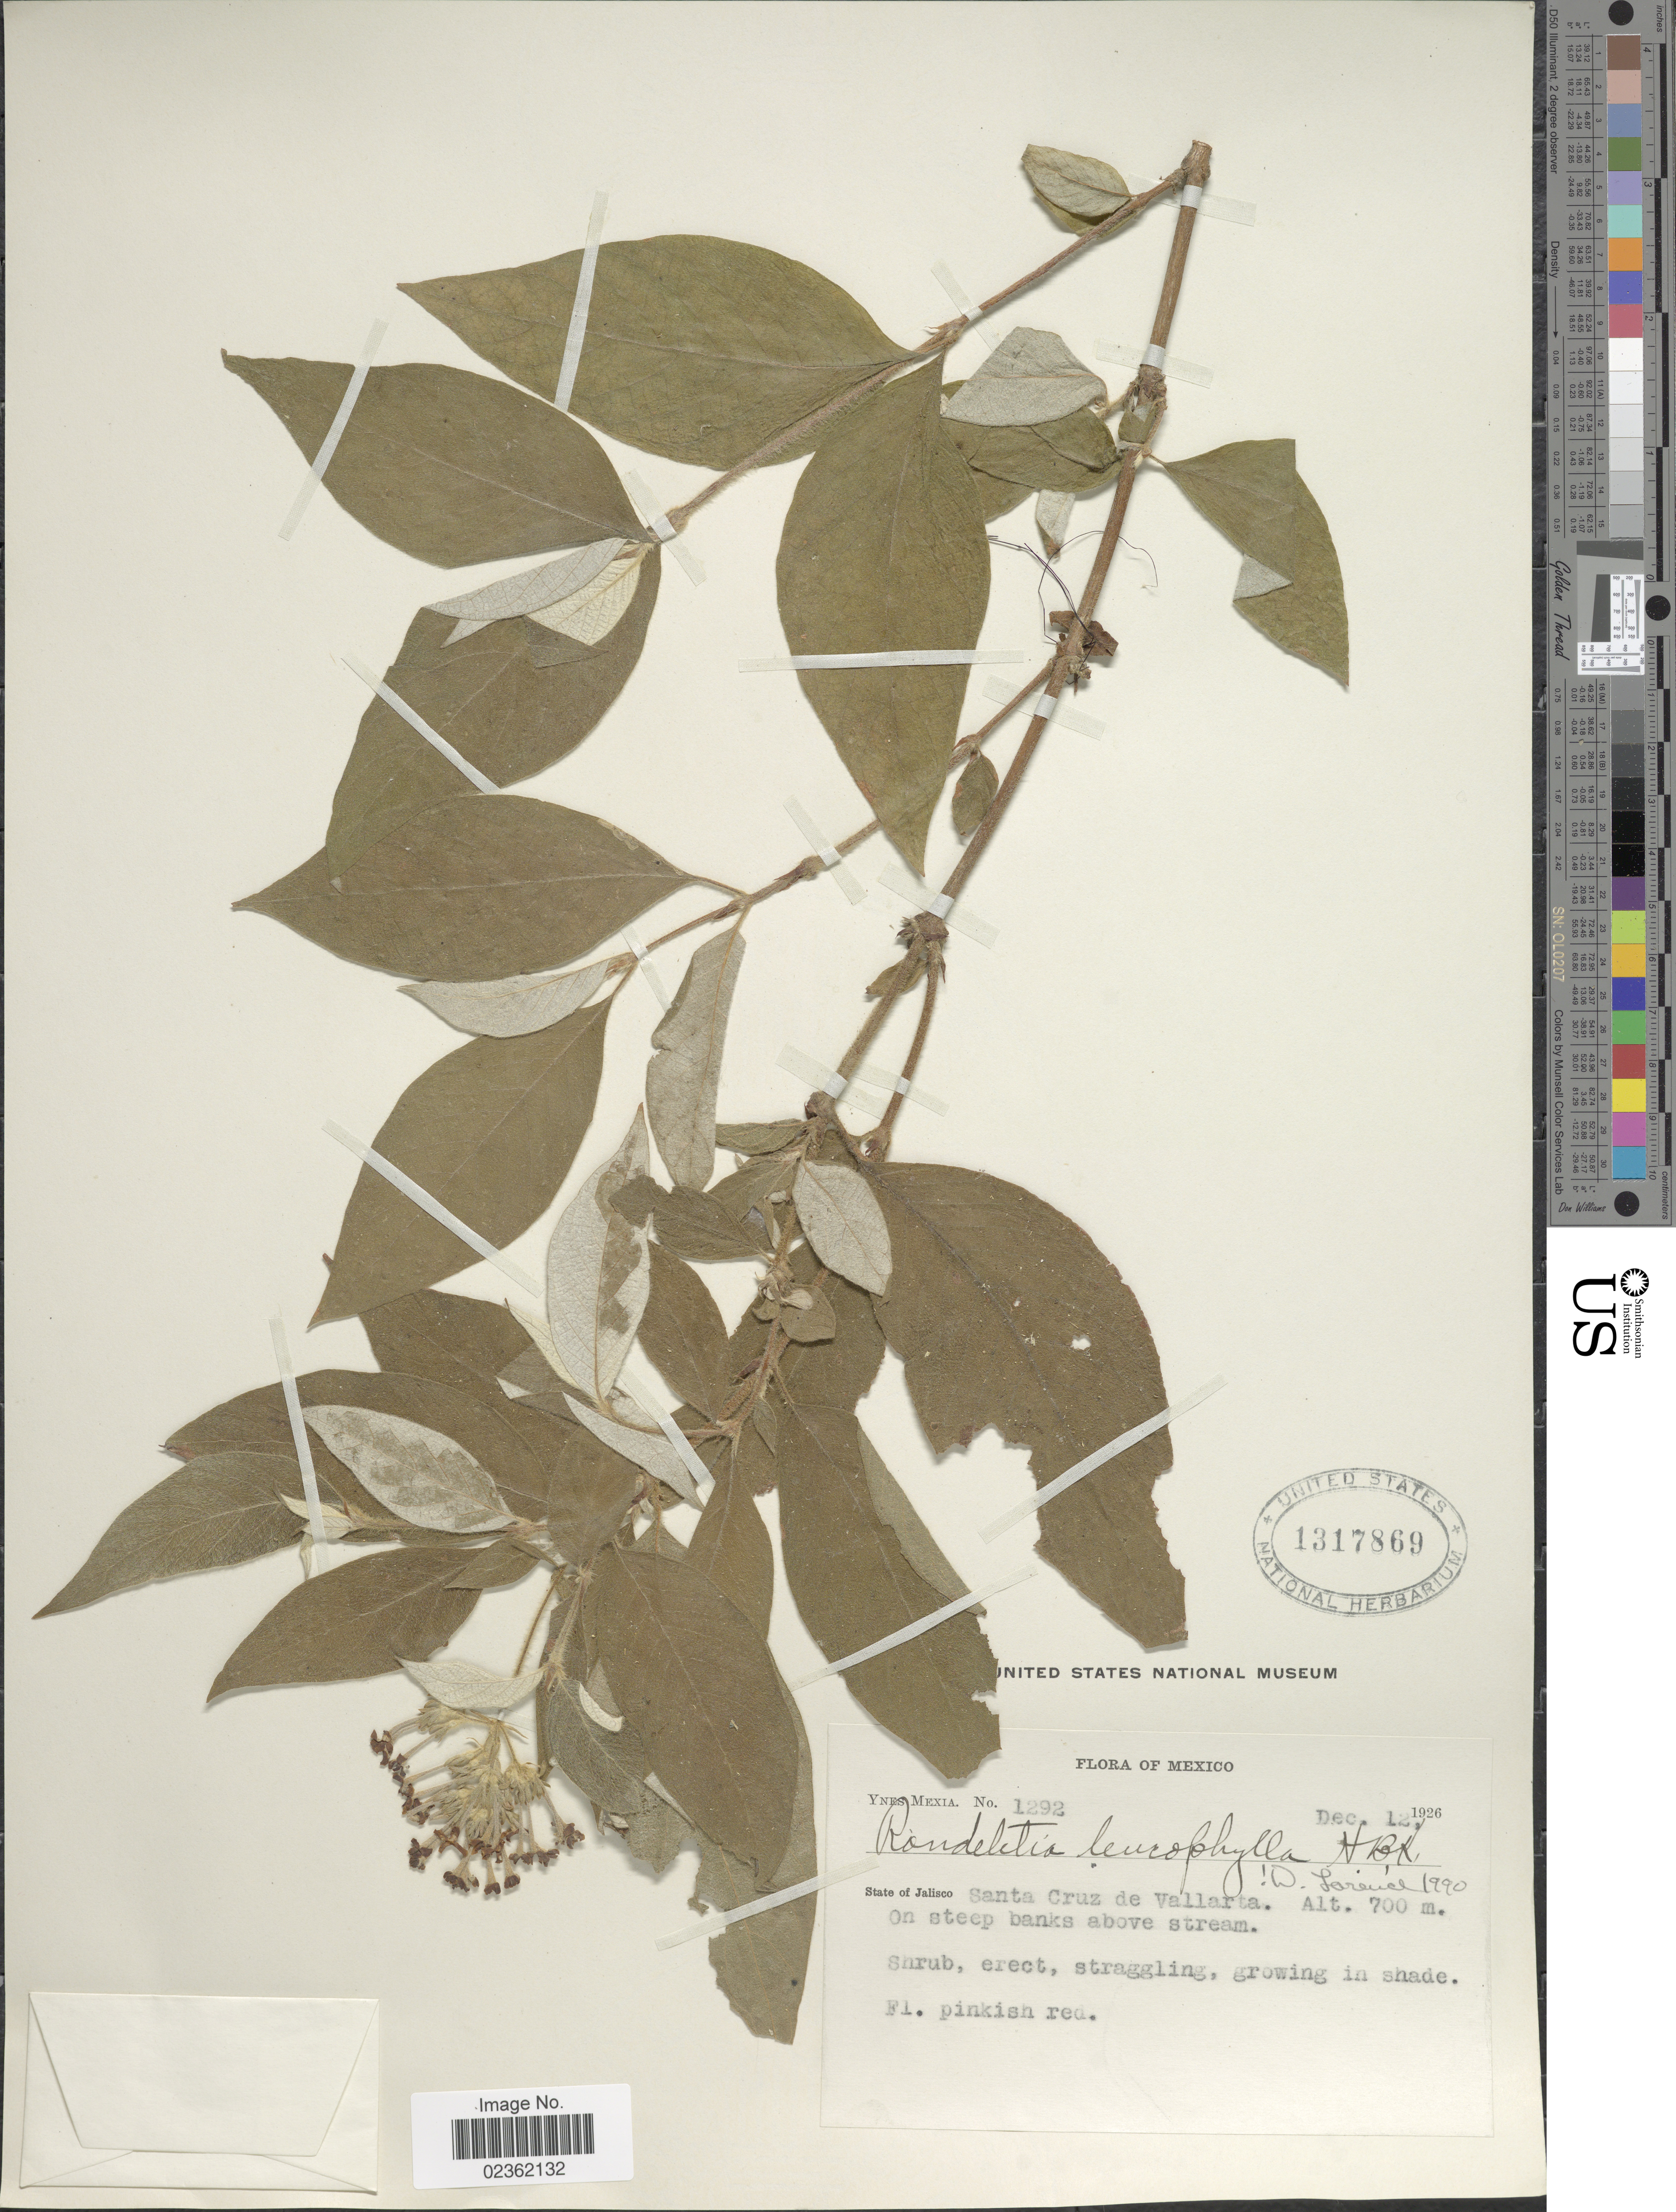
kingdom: Plantae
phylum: Tracheophyta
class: Magnoliopsida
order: Gentianales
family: Rubiaceae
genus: Rondeletia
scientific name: Rondeletia leucophylla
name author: Kunth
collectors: Y. Mexia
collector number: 1292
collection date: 1926-12-12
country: Mexico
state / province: Jalisco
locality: Santa Cruz de Vallarta, on steep banks above stream.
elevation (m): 700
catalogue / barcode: US 1317869